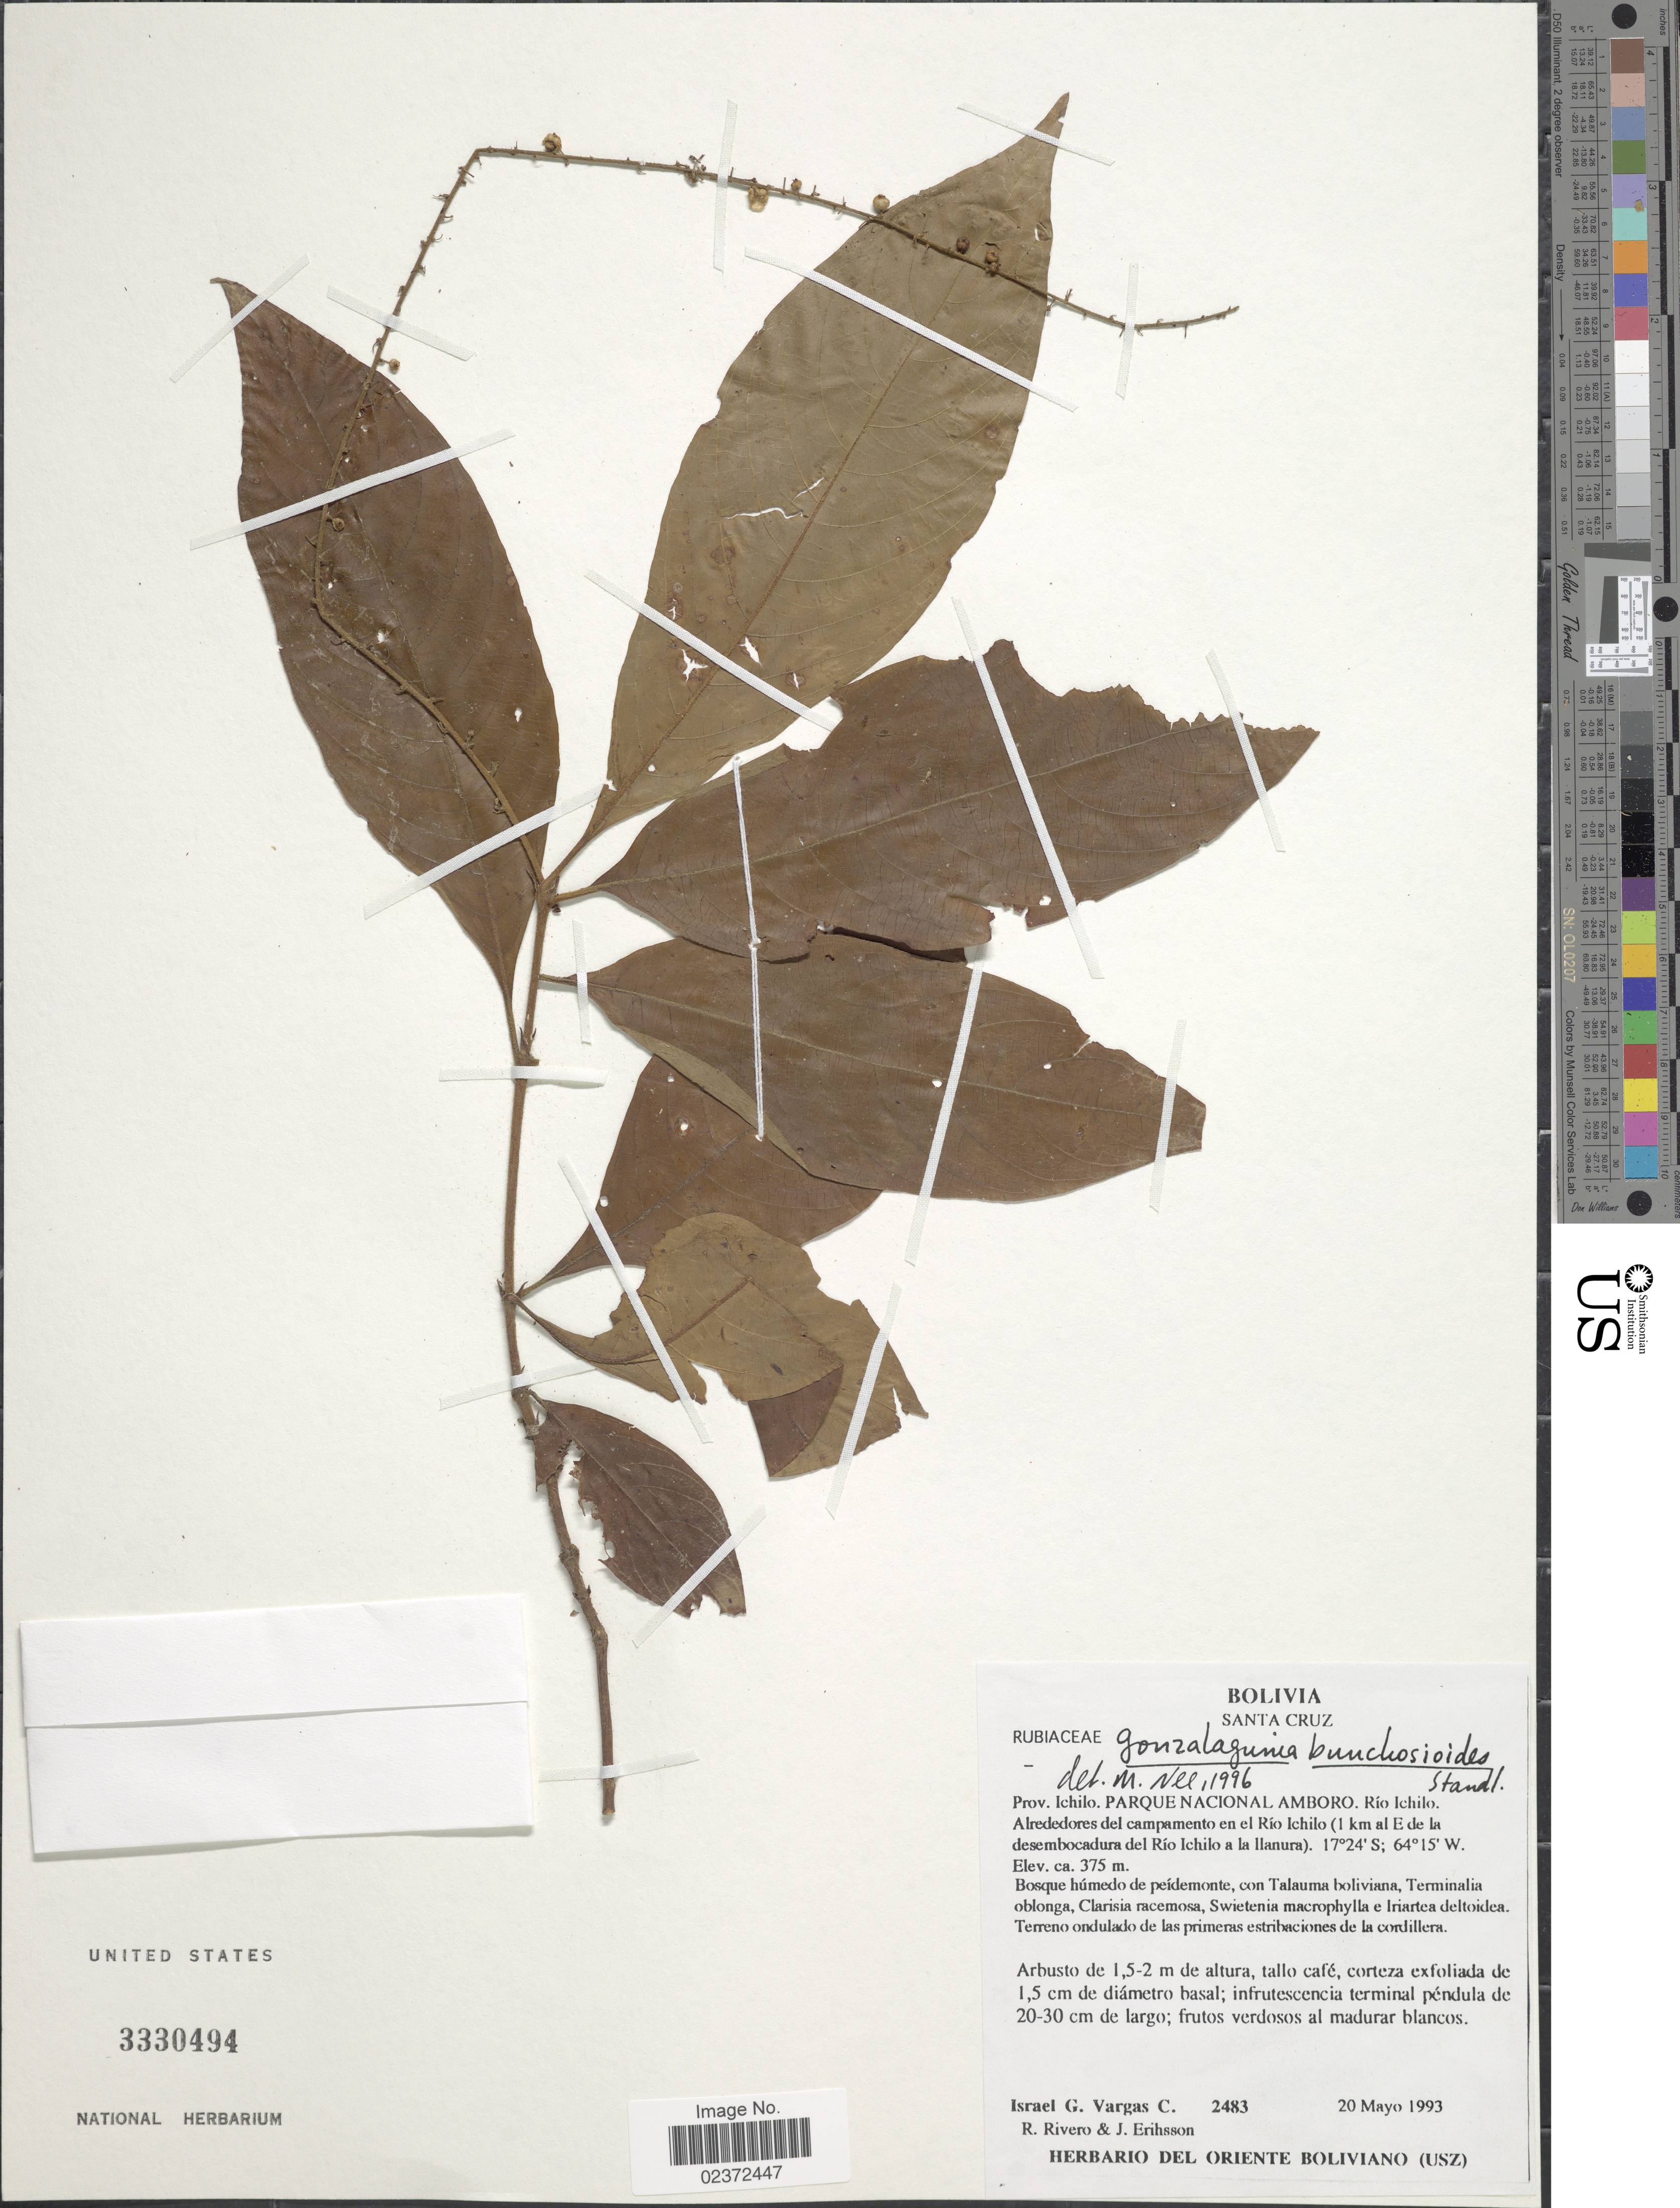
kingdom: Plantae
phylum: Tracheophyta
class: Magnoliopsida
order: Gentianales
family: Rubiaceae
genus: Gonzalagunia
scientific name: Gonzalagunia bunchosioides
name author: Standl.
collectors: I. G. Vargas C., R. Rivero & J. Erihsson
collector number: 2483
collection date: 1993-05-20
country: Bolivia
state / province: Santa Cruz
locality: Prov. Ichilo. Parque Nacional Amboro. Río Ichilo. Alrededores del campamento en el Río Ichilo (1 km al E de la desembocadura del Río Ichilo a la llanura)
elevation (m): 375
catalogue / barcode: US 3330494